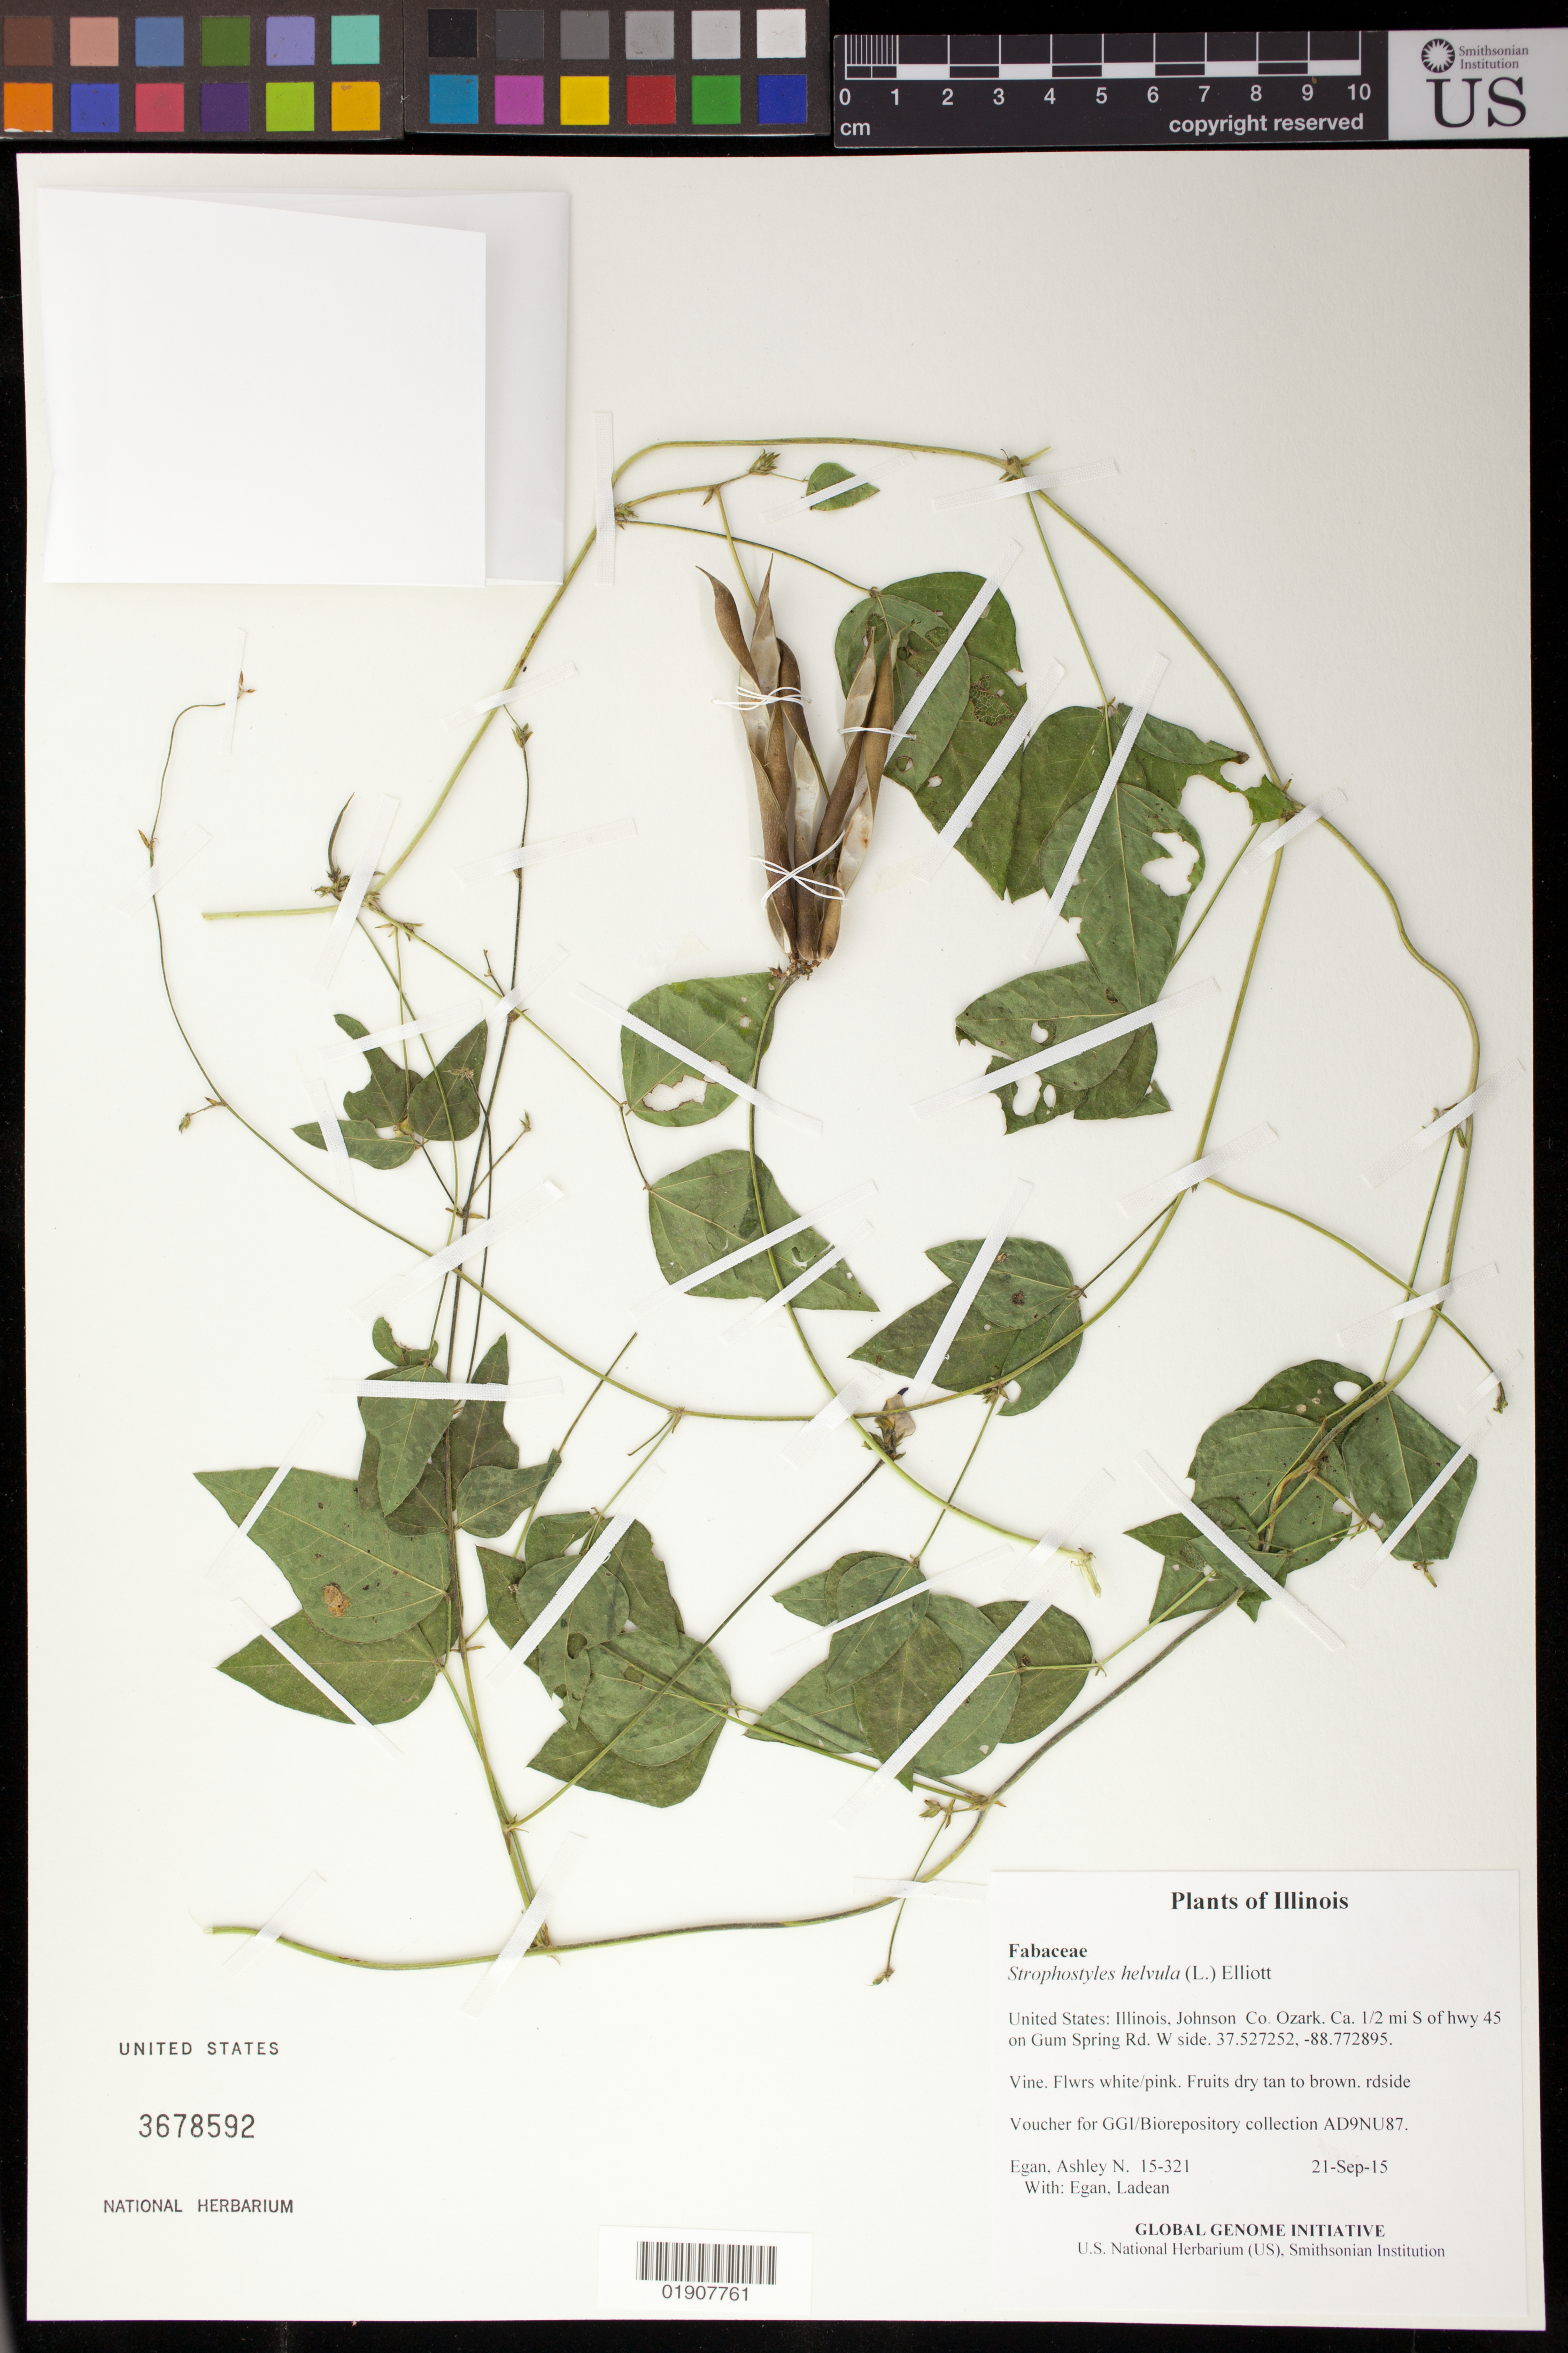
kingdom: Plantae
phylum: Tracheophyta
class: Magnoliopsida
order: Fabales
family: Fabaceae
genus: Strophostyles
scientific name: Strophostyles helvola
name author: (L.) Elliott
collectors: A. N. Egan & L. Egan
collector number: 15-321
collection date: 2015-09-21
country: United States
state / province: Illinois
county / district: Johnson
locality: Ozark. Ca. 1/2 mi S of hwy 45 on Gum Spring Rd. W side.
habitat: rdside.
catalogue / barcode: US 3678592